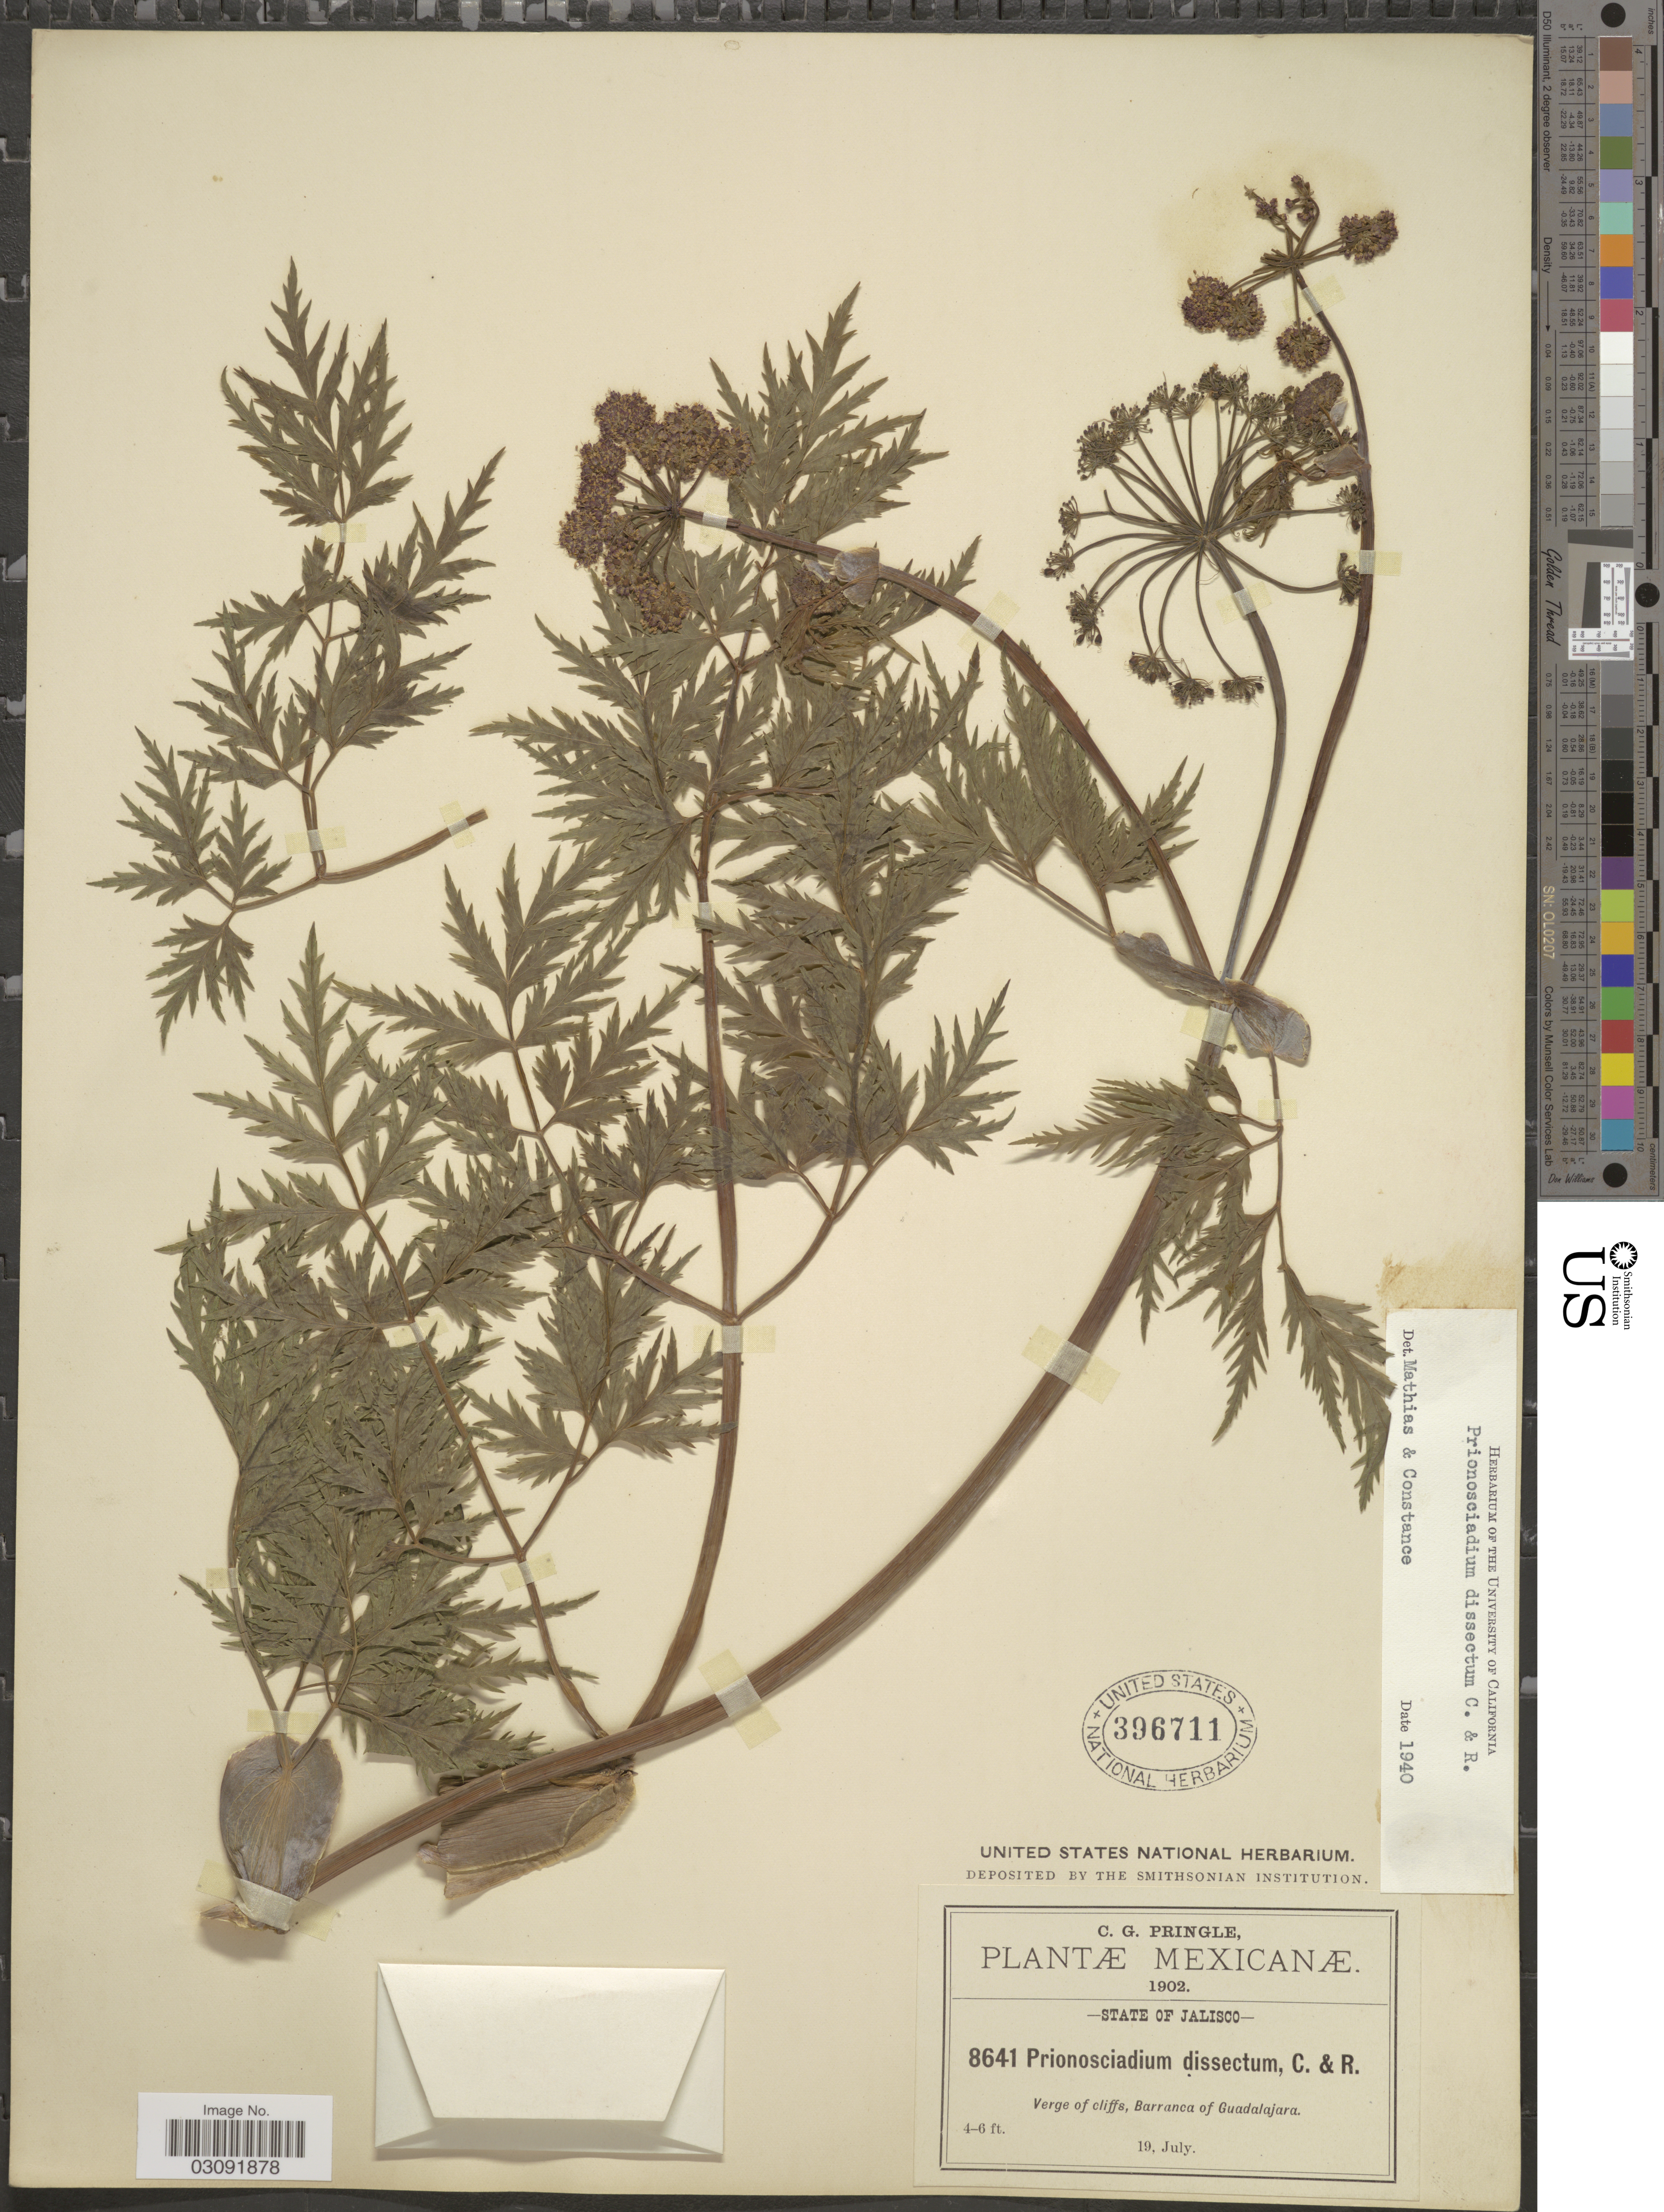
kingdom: Plantae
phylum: Tracheophyta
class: Magnoliopsida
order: Apiales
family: Apiaceae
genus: Prionosciadium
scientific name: Prionosciadium dissectum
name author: J.M. Coult. & Rose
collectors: C. G. Pringle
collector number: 8641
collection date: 1902-07-19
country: Mexico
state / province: Jalisco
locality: Verge of cliffs, Barranca of Guadalajara.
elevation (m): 1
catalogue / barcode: US 396711